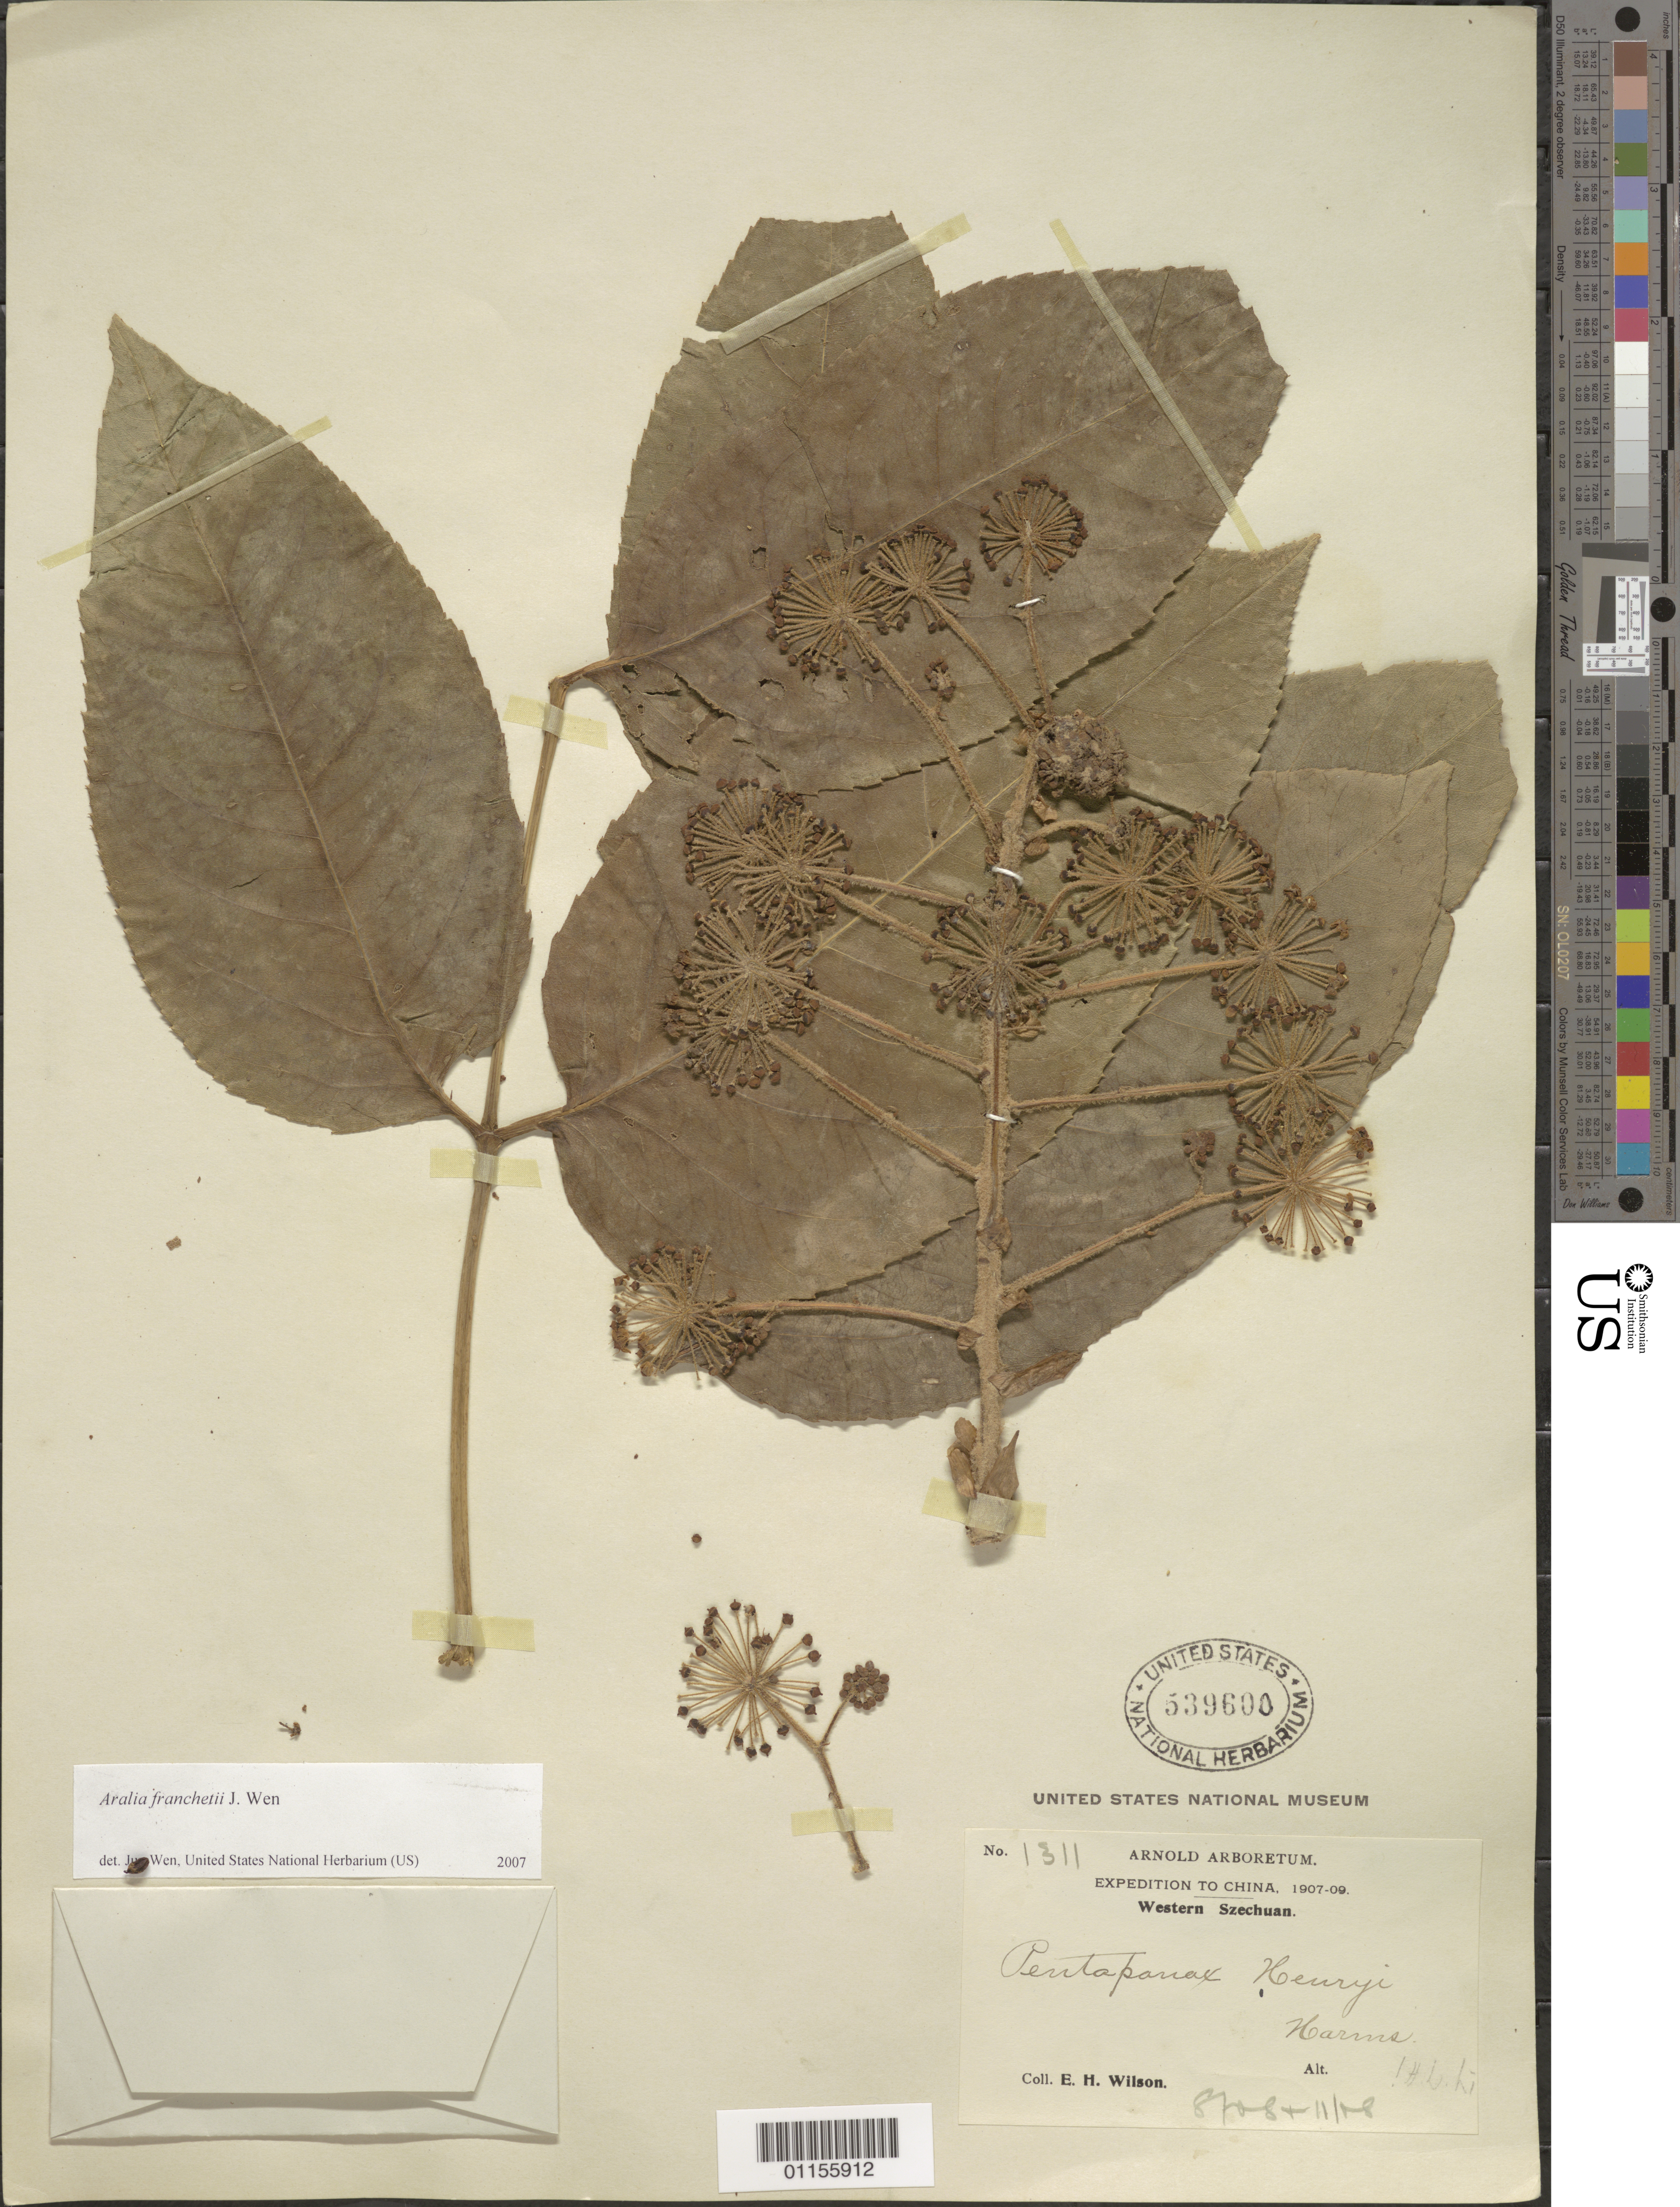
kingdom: Plantae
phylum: Tracheophyta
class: Magnoliopsida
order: Apiales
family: Araliaceae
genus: Aralia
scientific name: Aralia franchetii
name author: J. Wen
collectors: E. H. Wilson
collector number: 1311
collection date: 1908-08/1908-11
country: China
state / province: Sichuan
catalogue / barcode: US 539600